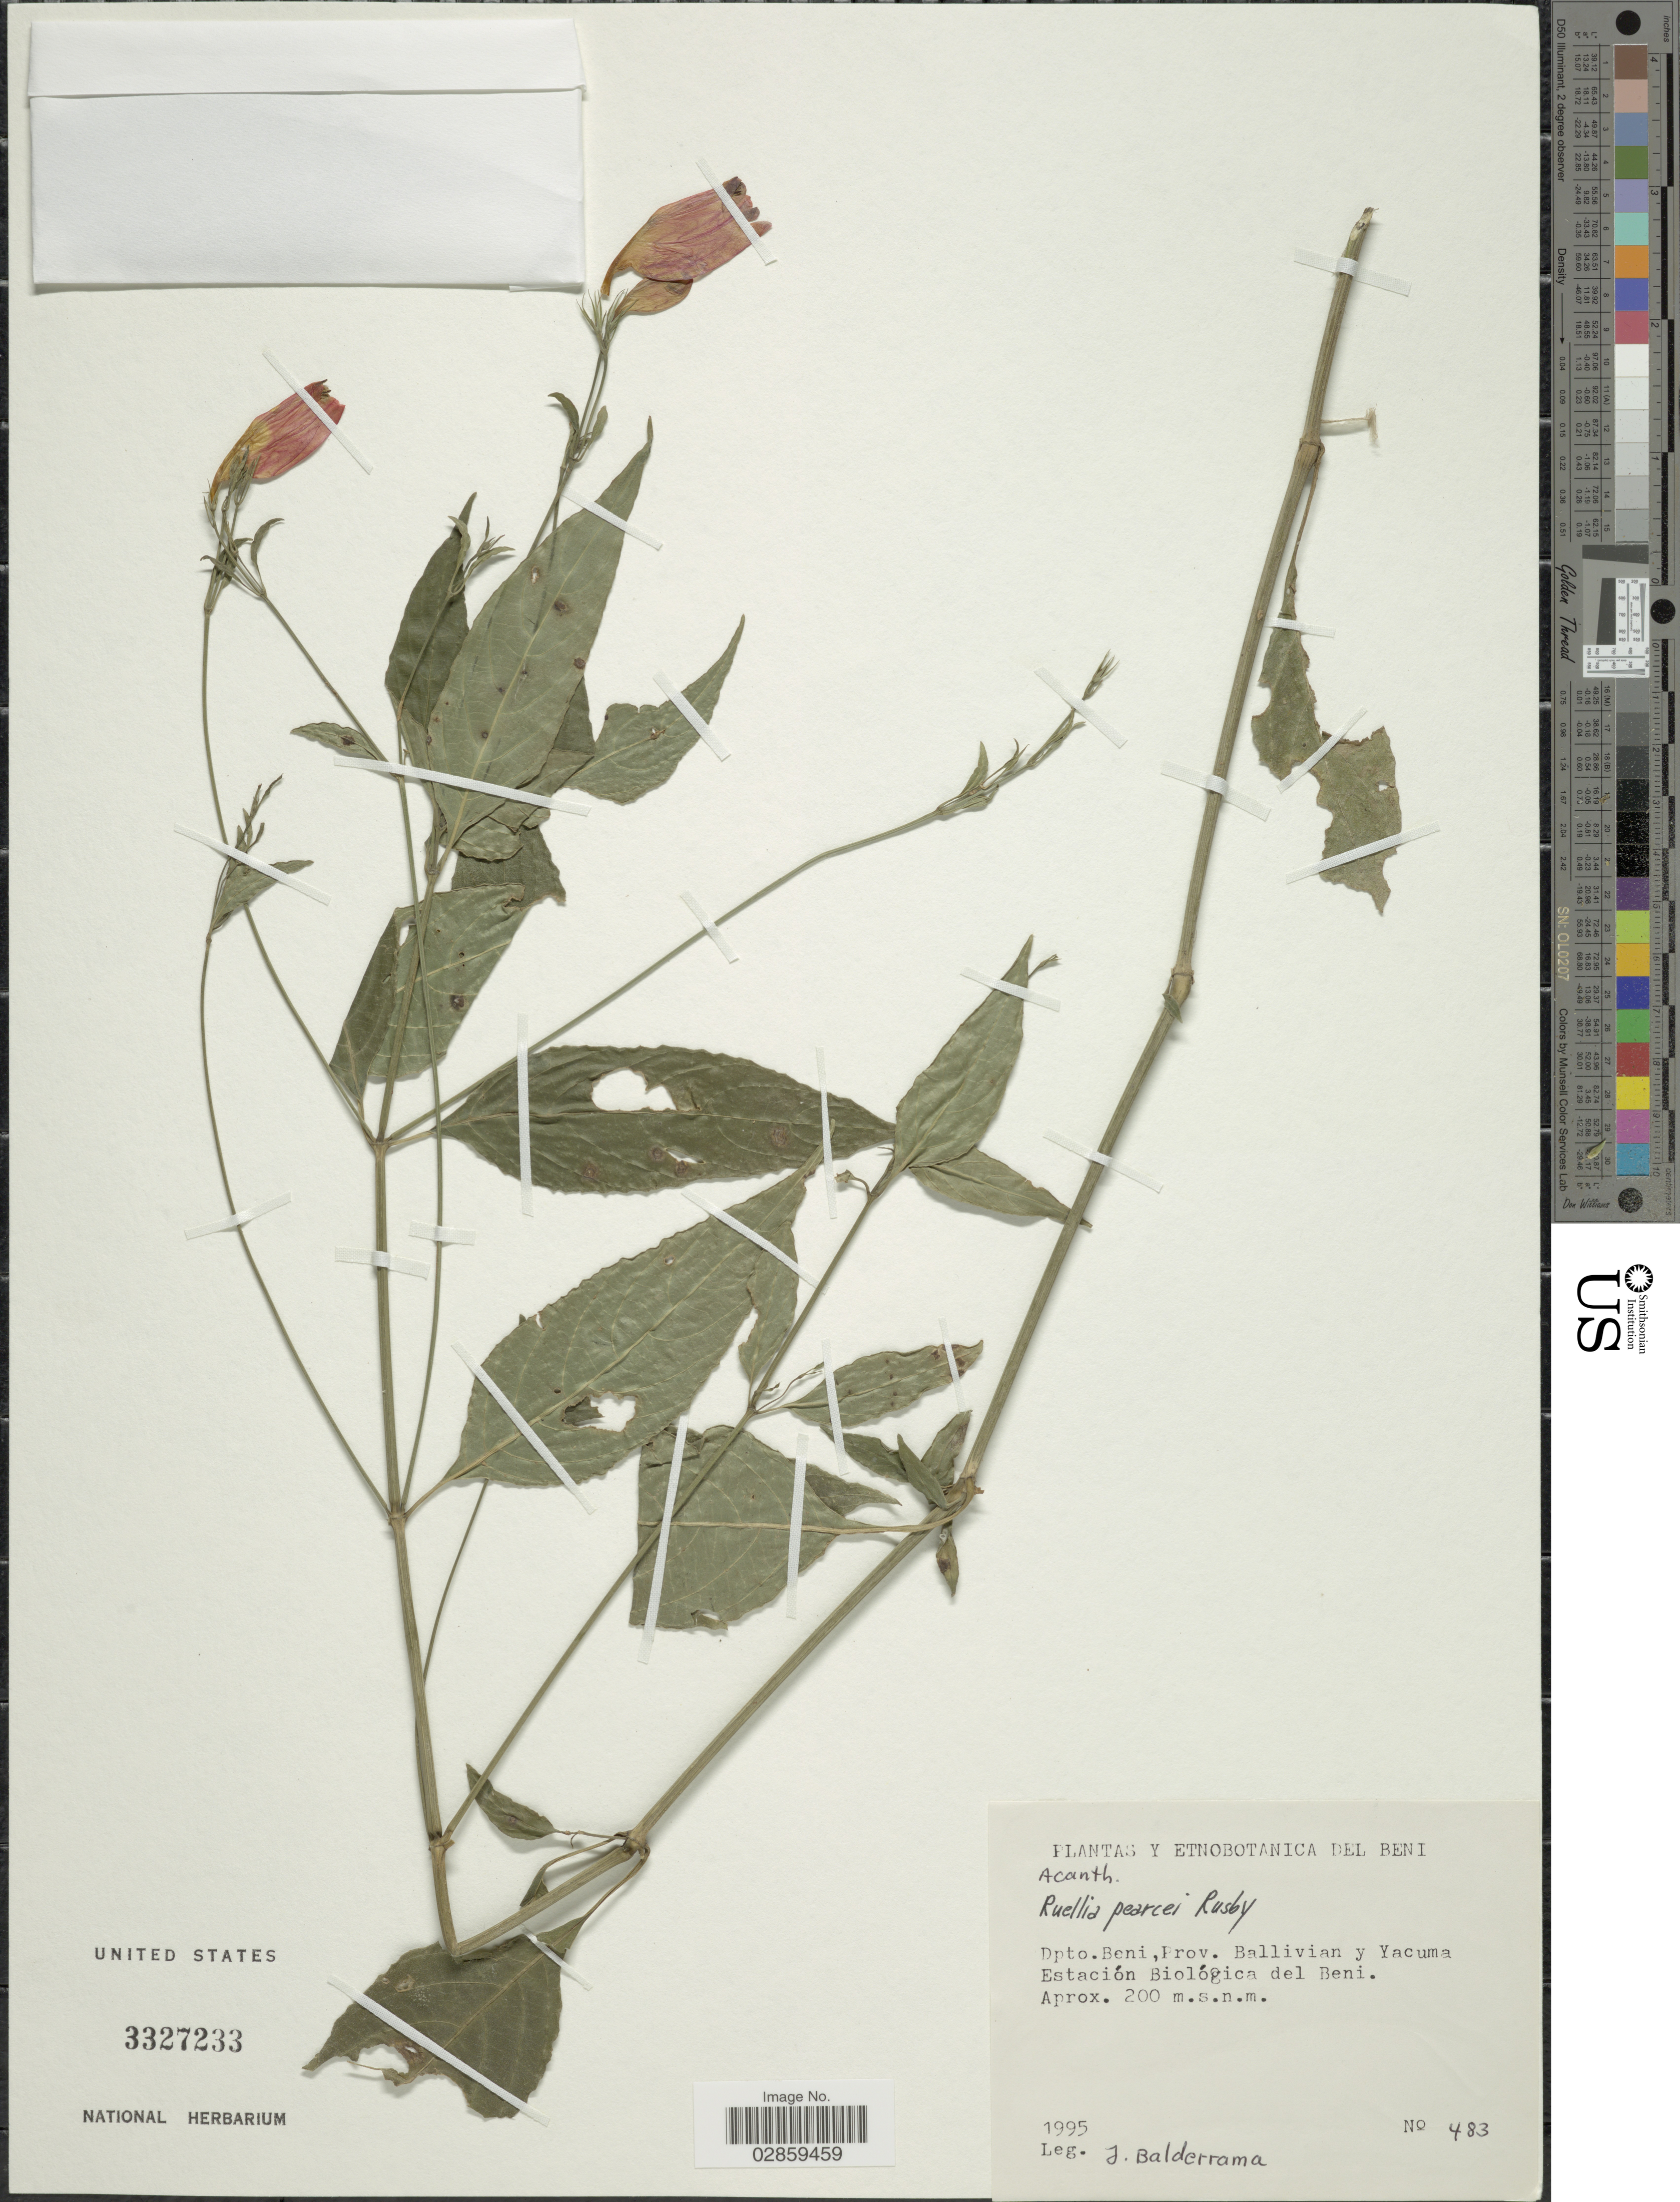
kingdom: Plantae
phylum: Tracheophyta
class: Magnoliopsida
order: Lamiales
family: Acanthaceae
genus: Ruellia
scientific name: Ruellia brevifolia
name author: (Pohl) C. Ezcurra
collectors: J. Balderrama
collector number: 483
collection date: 1995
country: Bolivia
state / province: Beni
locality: Dpto. Beni, Prov. Ballivian y Yacuma, Estación Biológica del Beni.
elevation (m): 200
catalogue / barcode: US 3327233